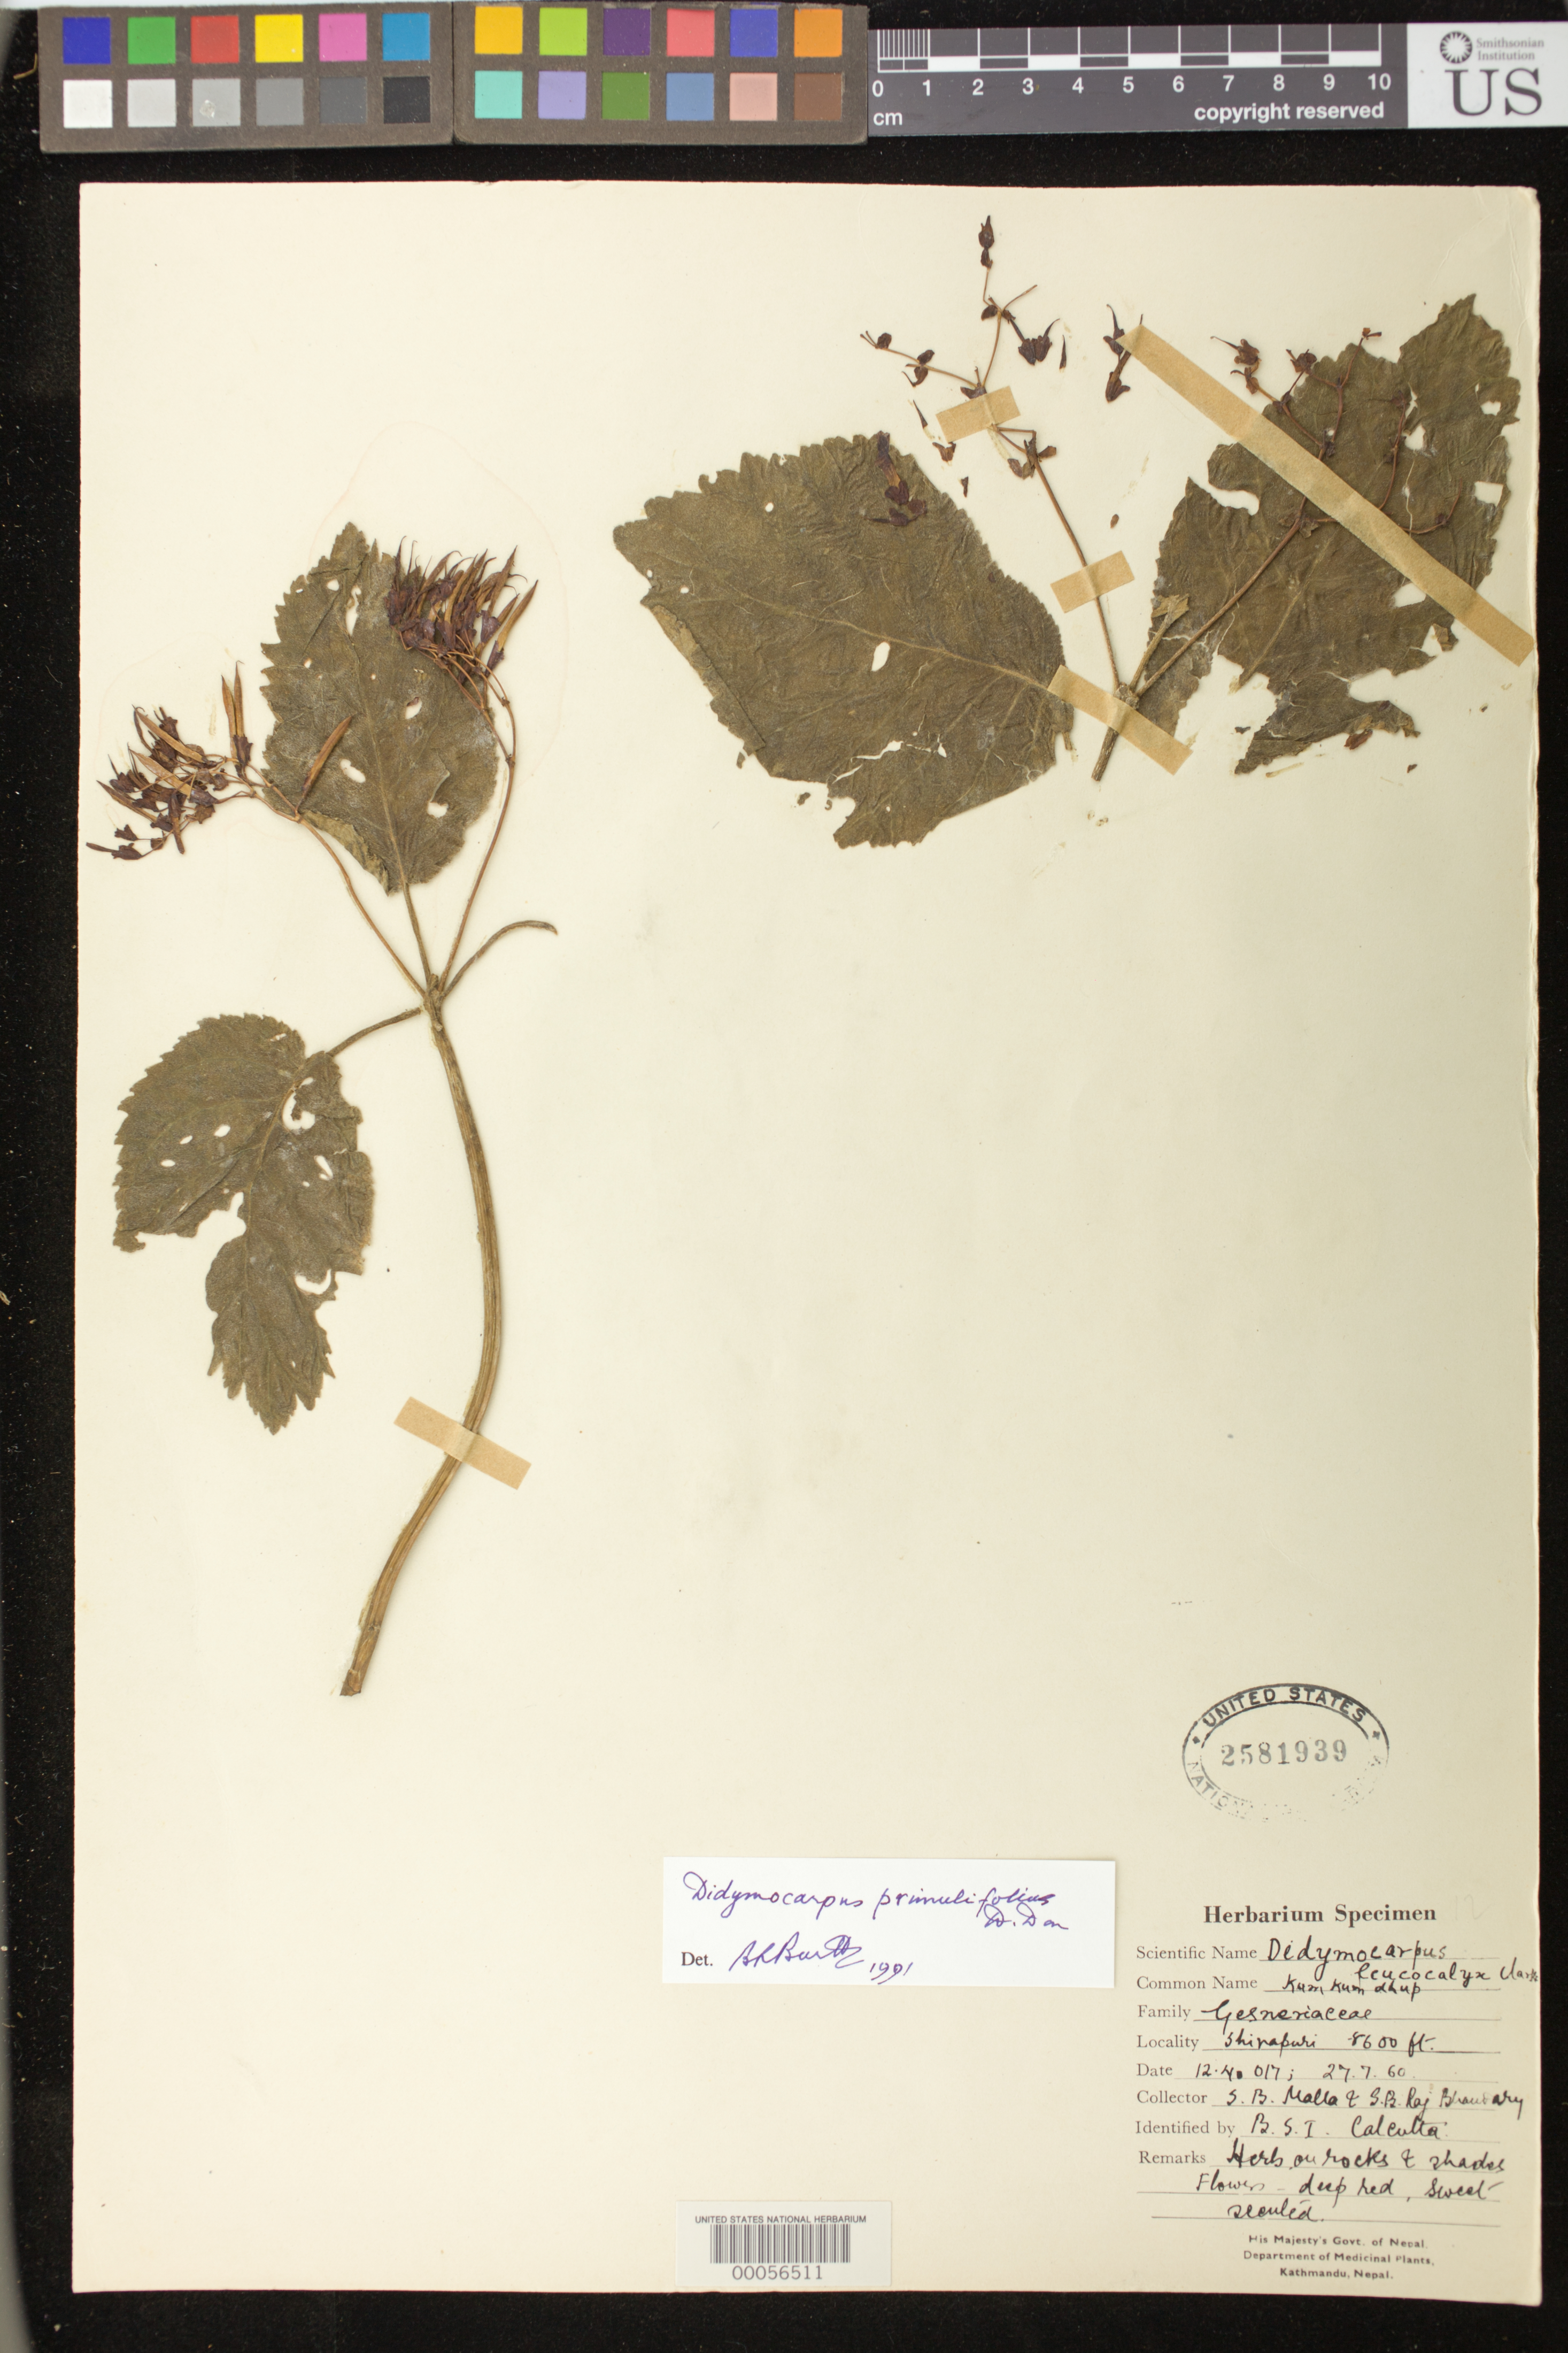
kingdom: Plantae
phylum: Tracheophyta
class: Magnoliopsida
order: Lamiales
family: Gesneriaceae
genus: Didymocarpus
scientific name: Didymocarpus leucocalyx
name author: C.B. Clarke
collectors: S. Malla & S. Bhaudary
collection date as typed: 27 Jul 1960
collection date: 1960-07-27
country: Nepal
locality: Shirapuri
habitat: On rocks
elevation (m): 2621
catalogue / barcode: US 2581939